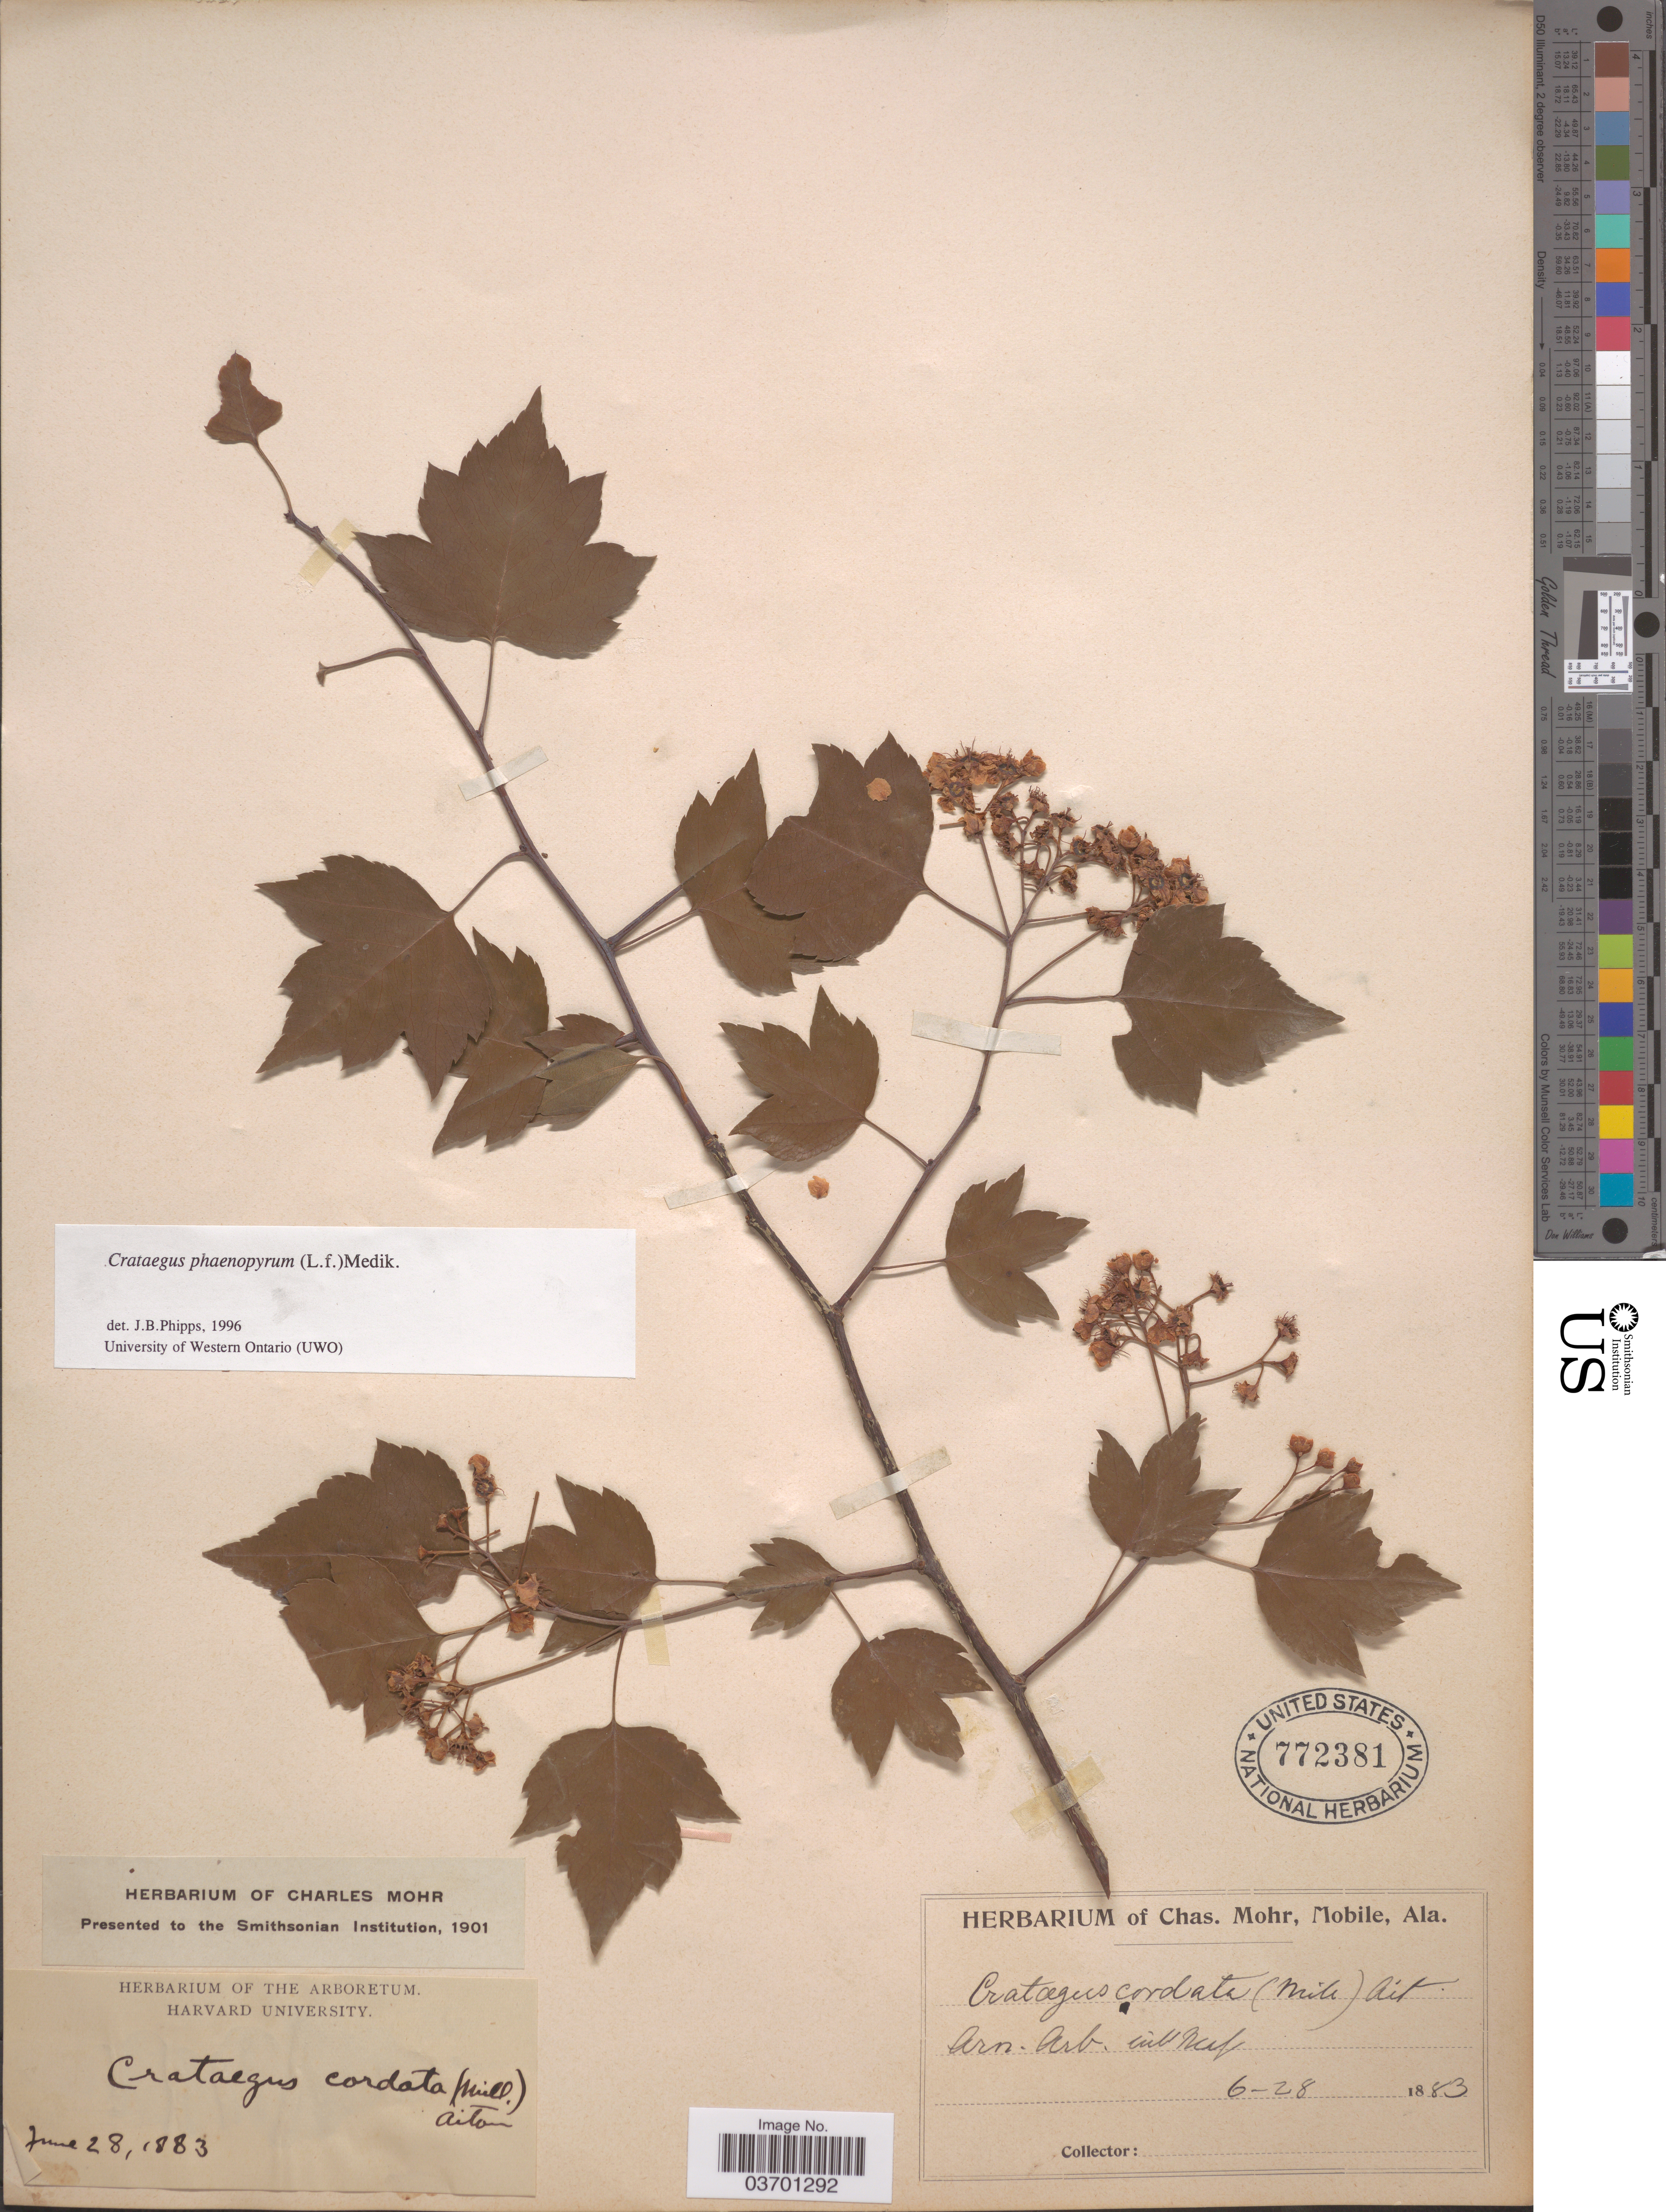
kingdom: Plantae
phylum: Tracheophyta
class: Magnoliopsida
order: Rosales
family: Rosaceae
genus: Crataegus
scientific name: Crataegus phaenopyrum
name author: (L. f.) Medik.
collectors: ex herb. Charles Mohr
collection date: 1883-06-28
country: United States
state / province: Alabama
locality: Arn. Arb.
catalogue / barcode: US 772831